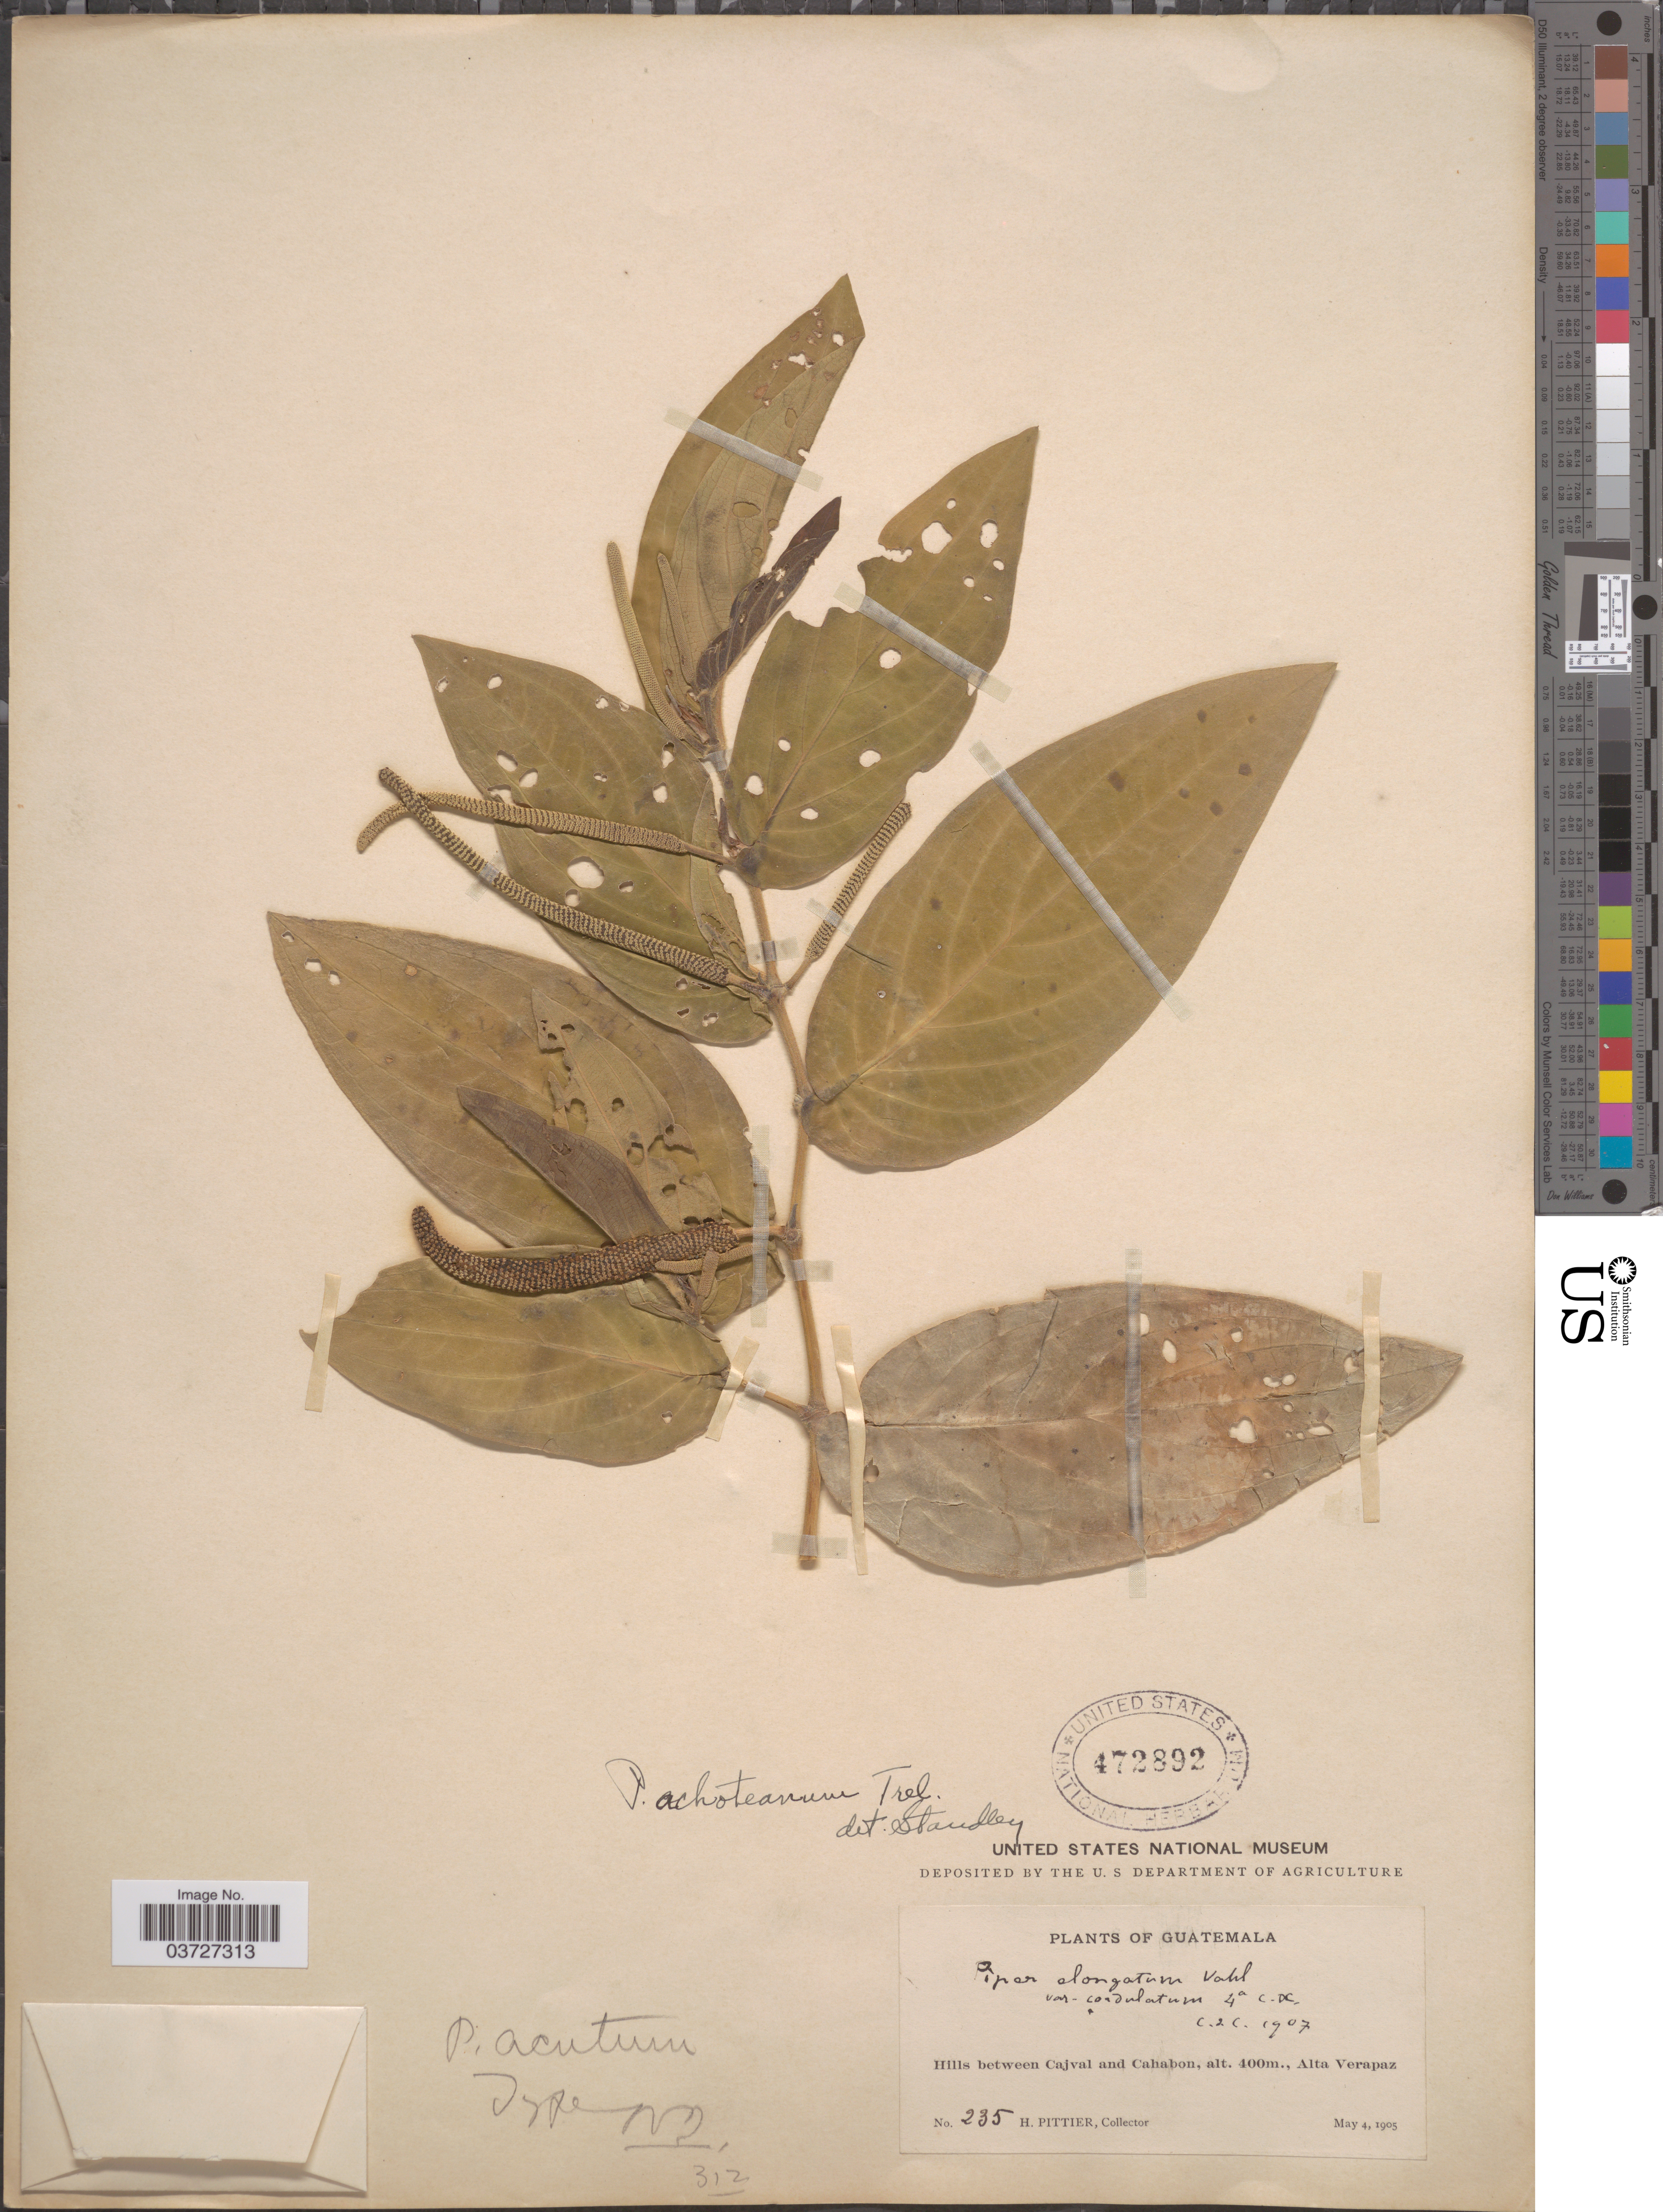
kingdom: Plantae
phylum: Tracheophyta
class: Magnoliopsida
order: Piperales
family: Piperaceae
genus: Piper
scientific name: Piper achoteanum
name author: Trel.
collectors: H. F. Pittier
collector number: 235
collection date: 1905-05-04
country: Guatemala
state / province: Alta Verapaz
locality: Hills between Cajval and Cahabon.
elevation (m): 400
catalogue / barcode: US 472892